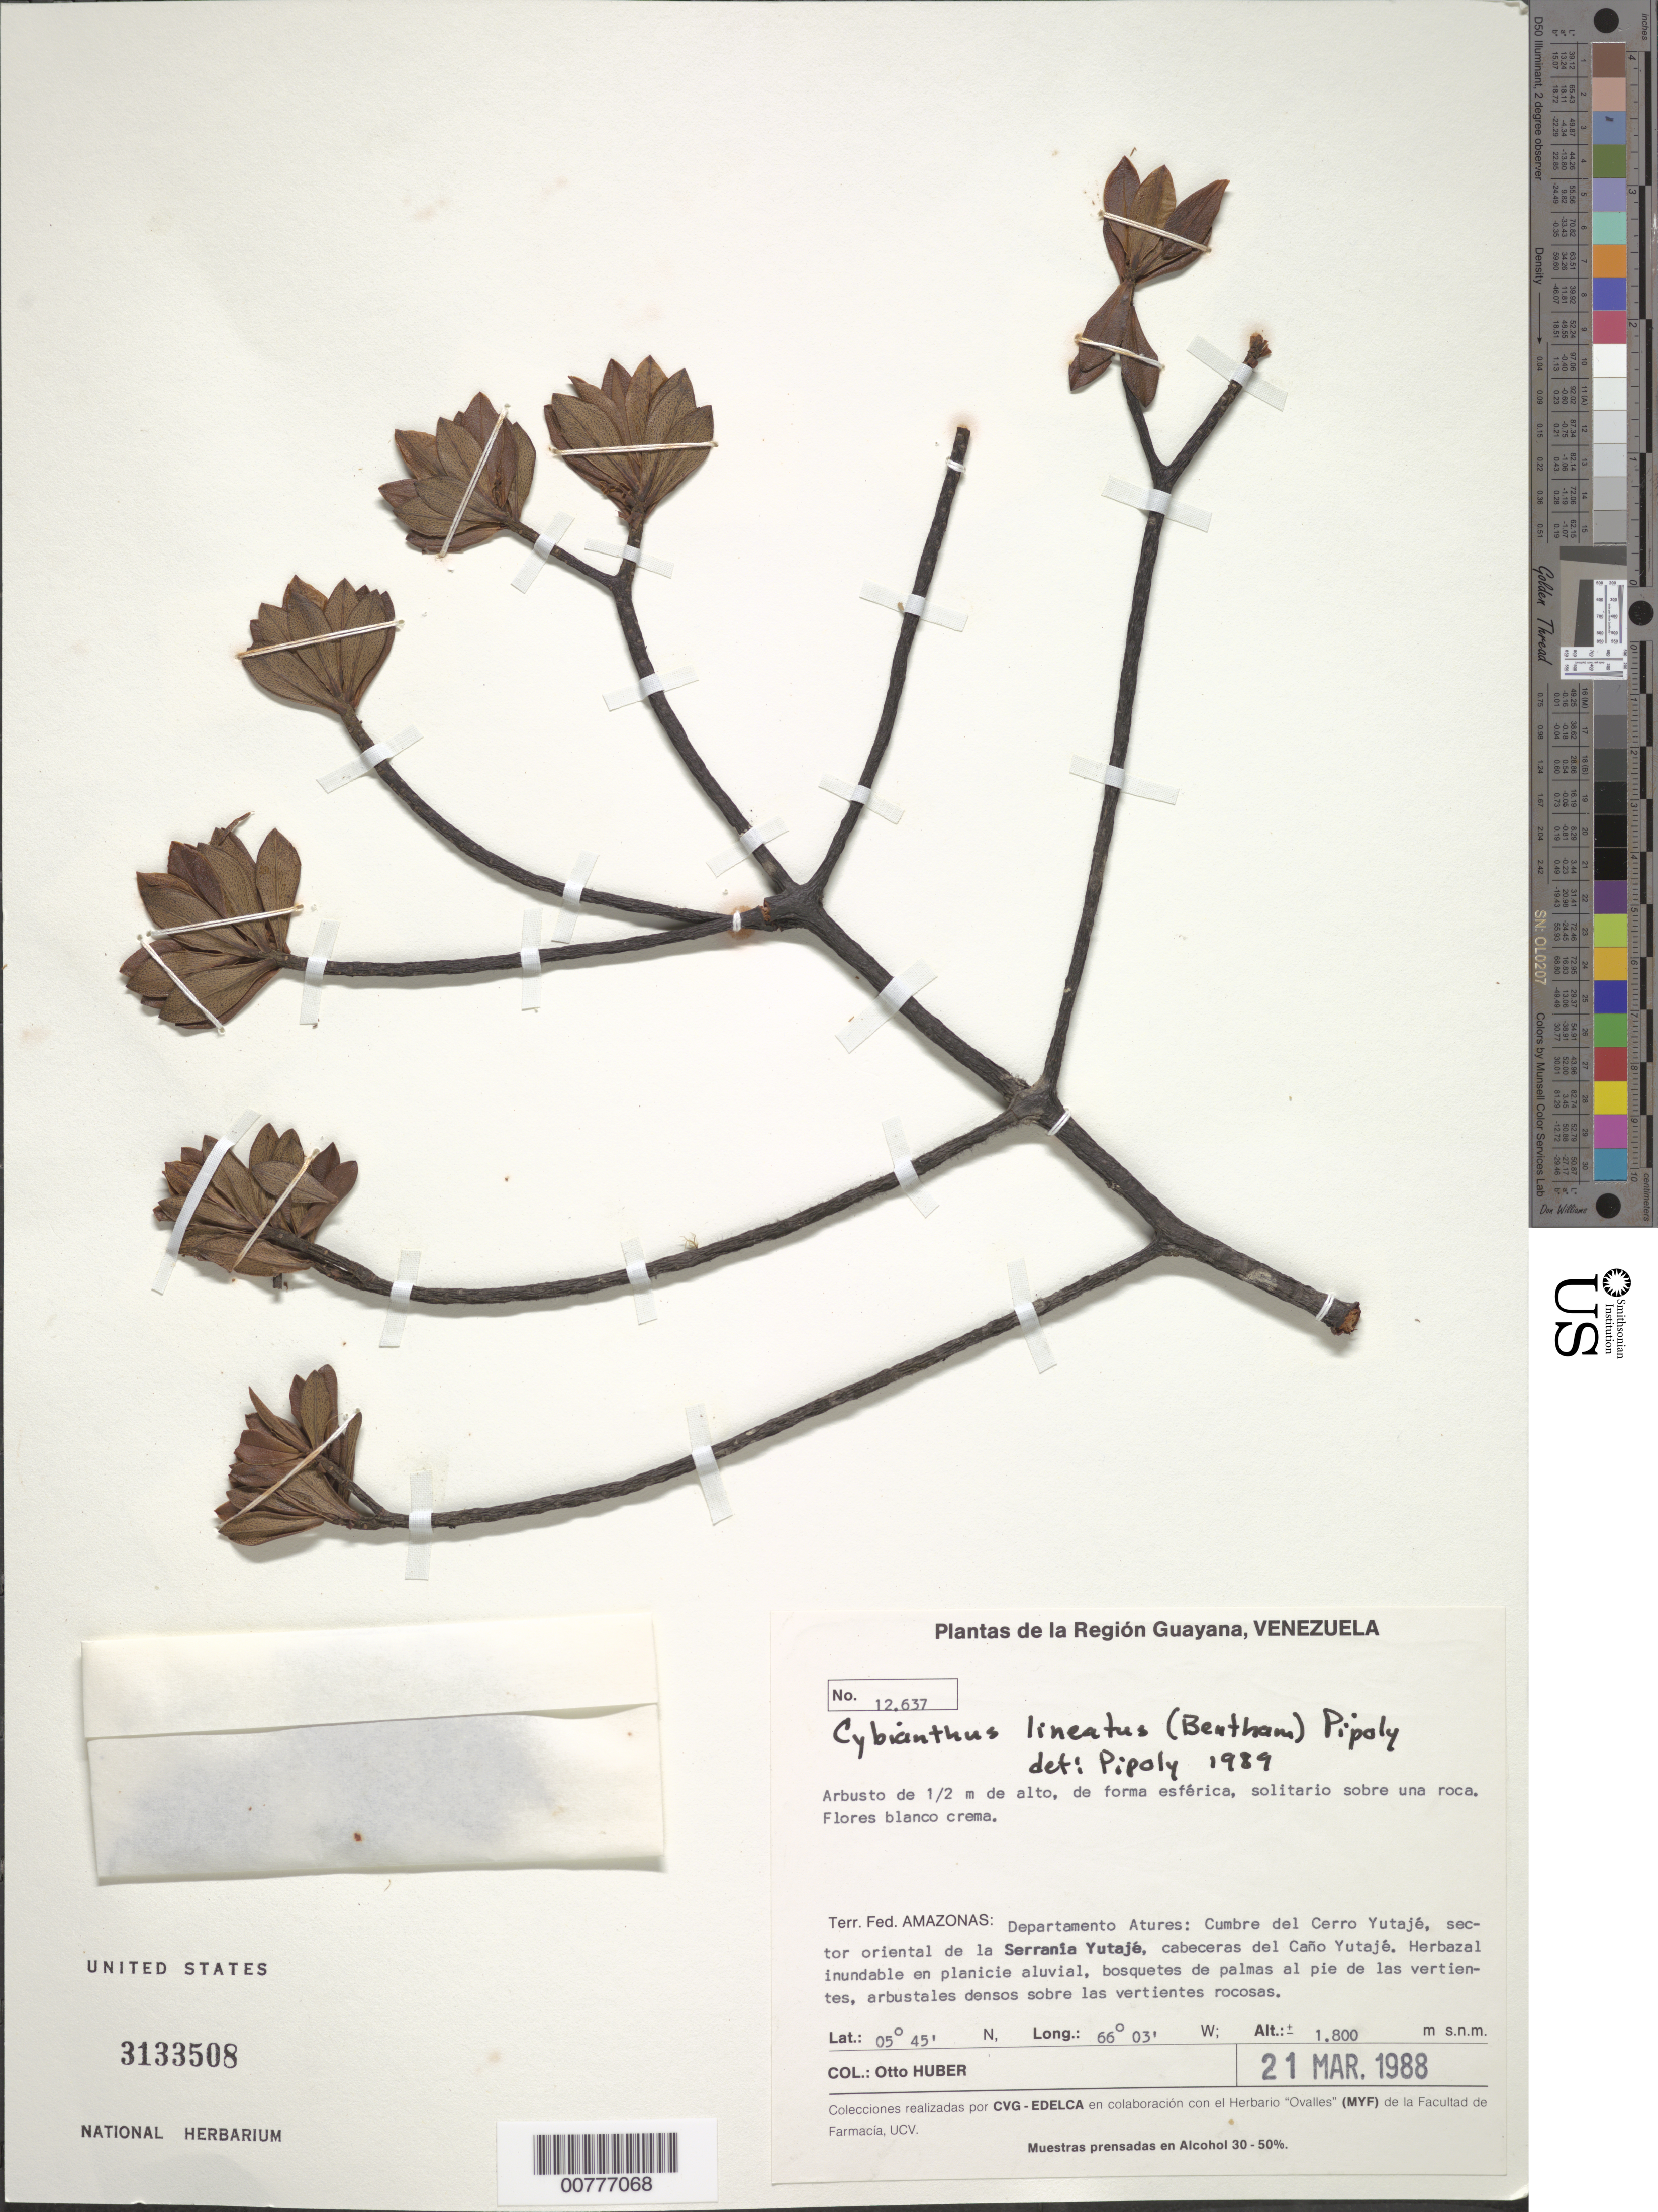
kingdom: Plantae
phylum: Tracheophyta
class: Magnoliopsida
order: Ericales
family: Primulaceae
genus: Cybianthus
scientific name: Cybianthus lineatus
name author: (Benth.) Pipoly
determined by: Pipoly, J. J., III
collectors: O. Huber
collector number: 12637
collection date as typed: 21-Mar-88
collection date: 1988-03-21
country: Venezuela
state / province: Amazonas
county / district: Atures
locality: Cerro Yutajé, cumbre, sector oriental de la Serrania Yutajé, cabeceras del Caño Yutajé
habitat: Herbazal inundable en planicie aluvial, bosquetes de palmas al pié de las vertientes, arbustales densos sobre las vertientes rocosas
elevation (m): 1800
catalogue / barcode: US 3133508